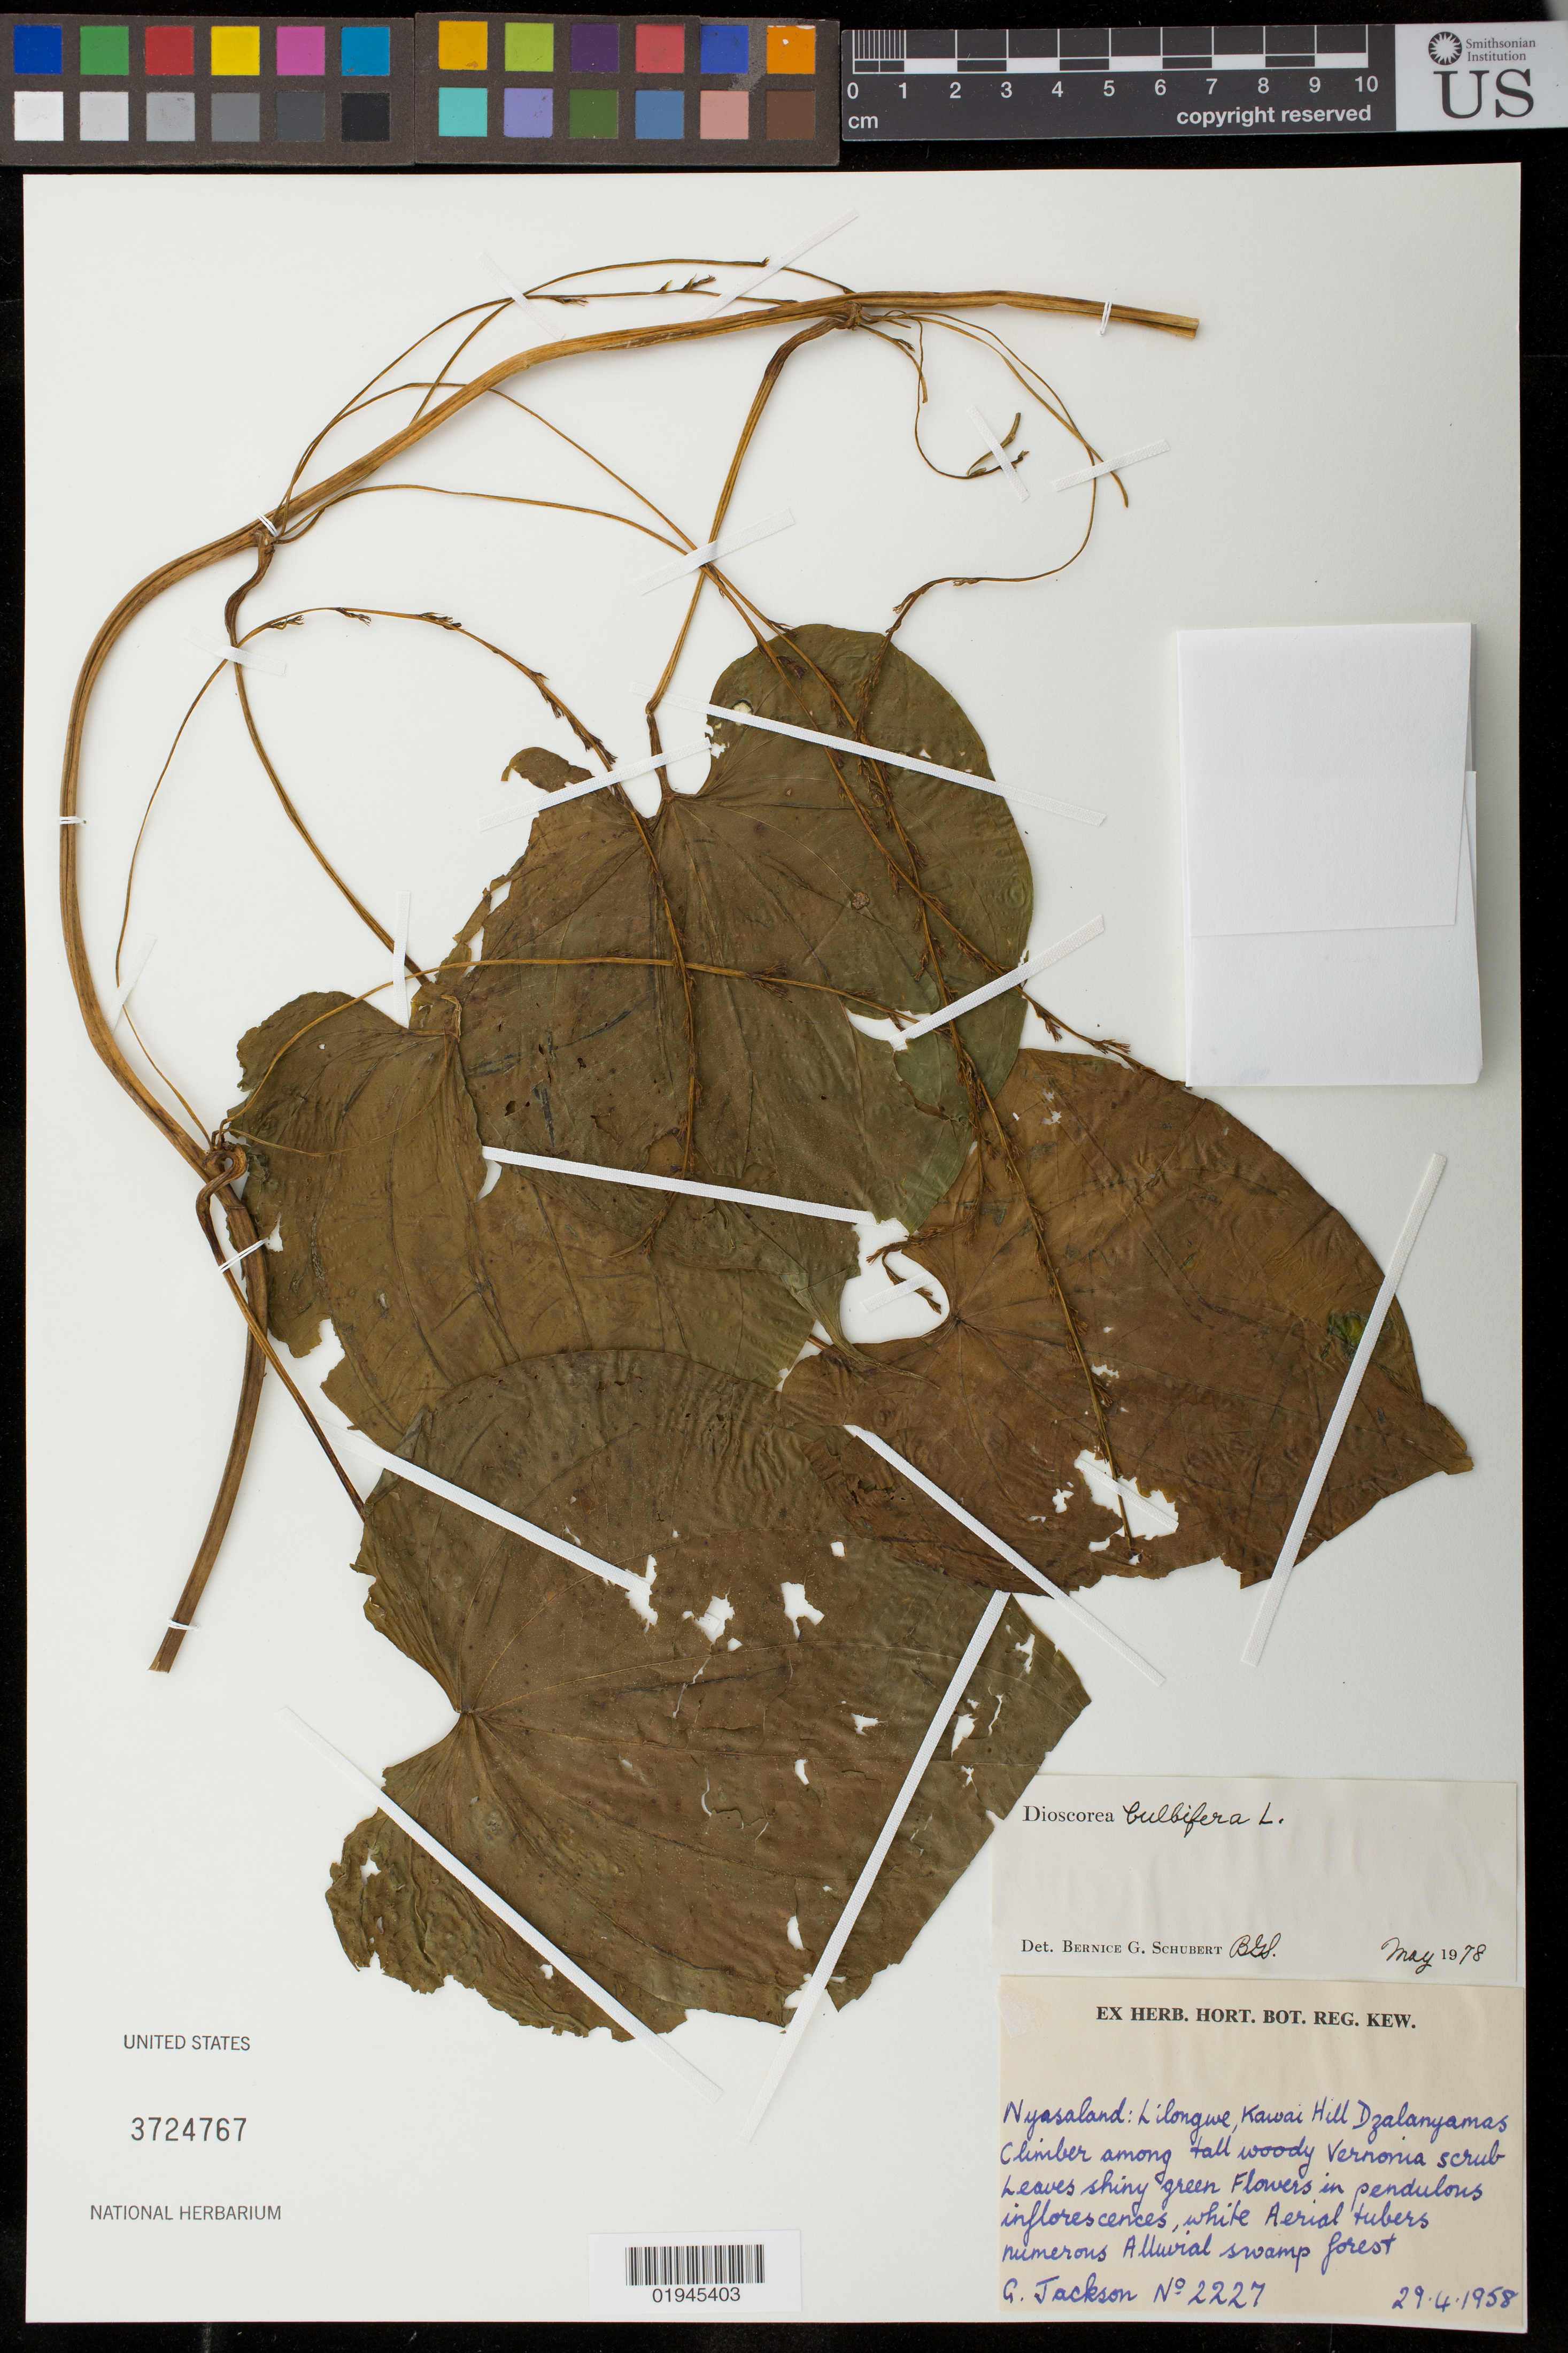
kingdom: Plantae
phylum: Tracheophyta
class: Liliopsida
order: Dioscoreales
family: Dioscoreaceae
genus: Dioscorea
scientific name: Dioscorea bulbifera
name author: L.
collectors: G. Jackson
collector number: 2227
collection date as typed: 29-4-1958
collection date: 1958-04-29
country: Malawi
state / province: Central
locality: Nyasaland: Lilongwe, Kawai Hill Dzalanyamas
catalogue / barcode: US 3724767